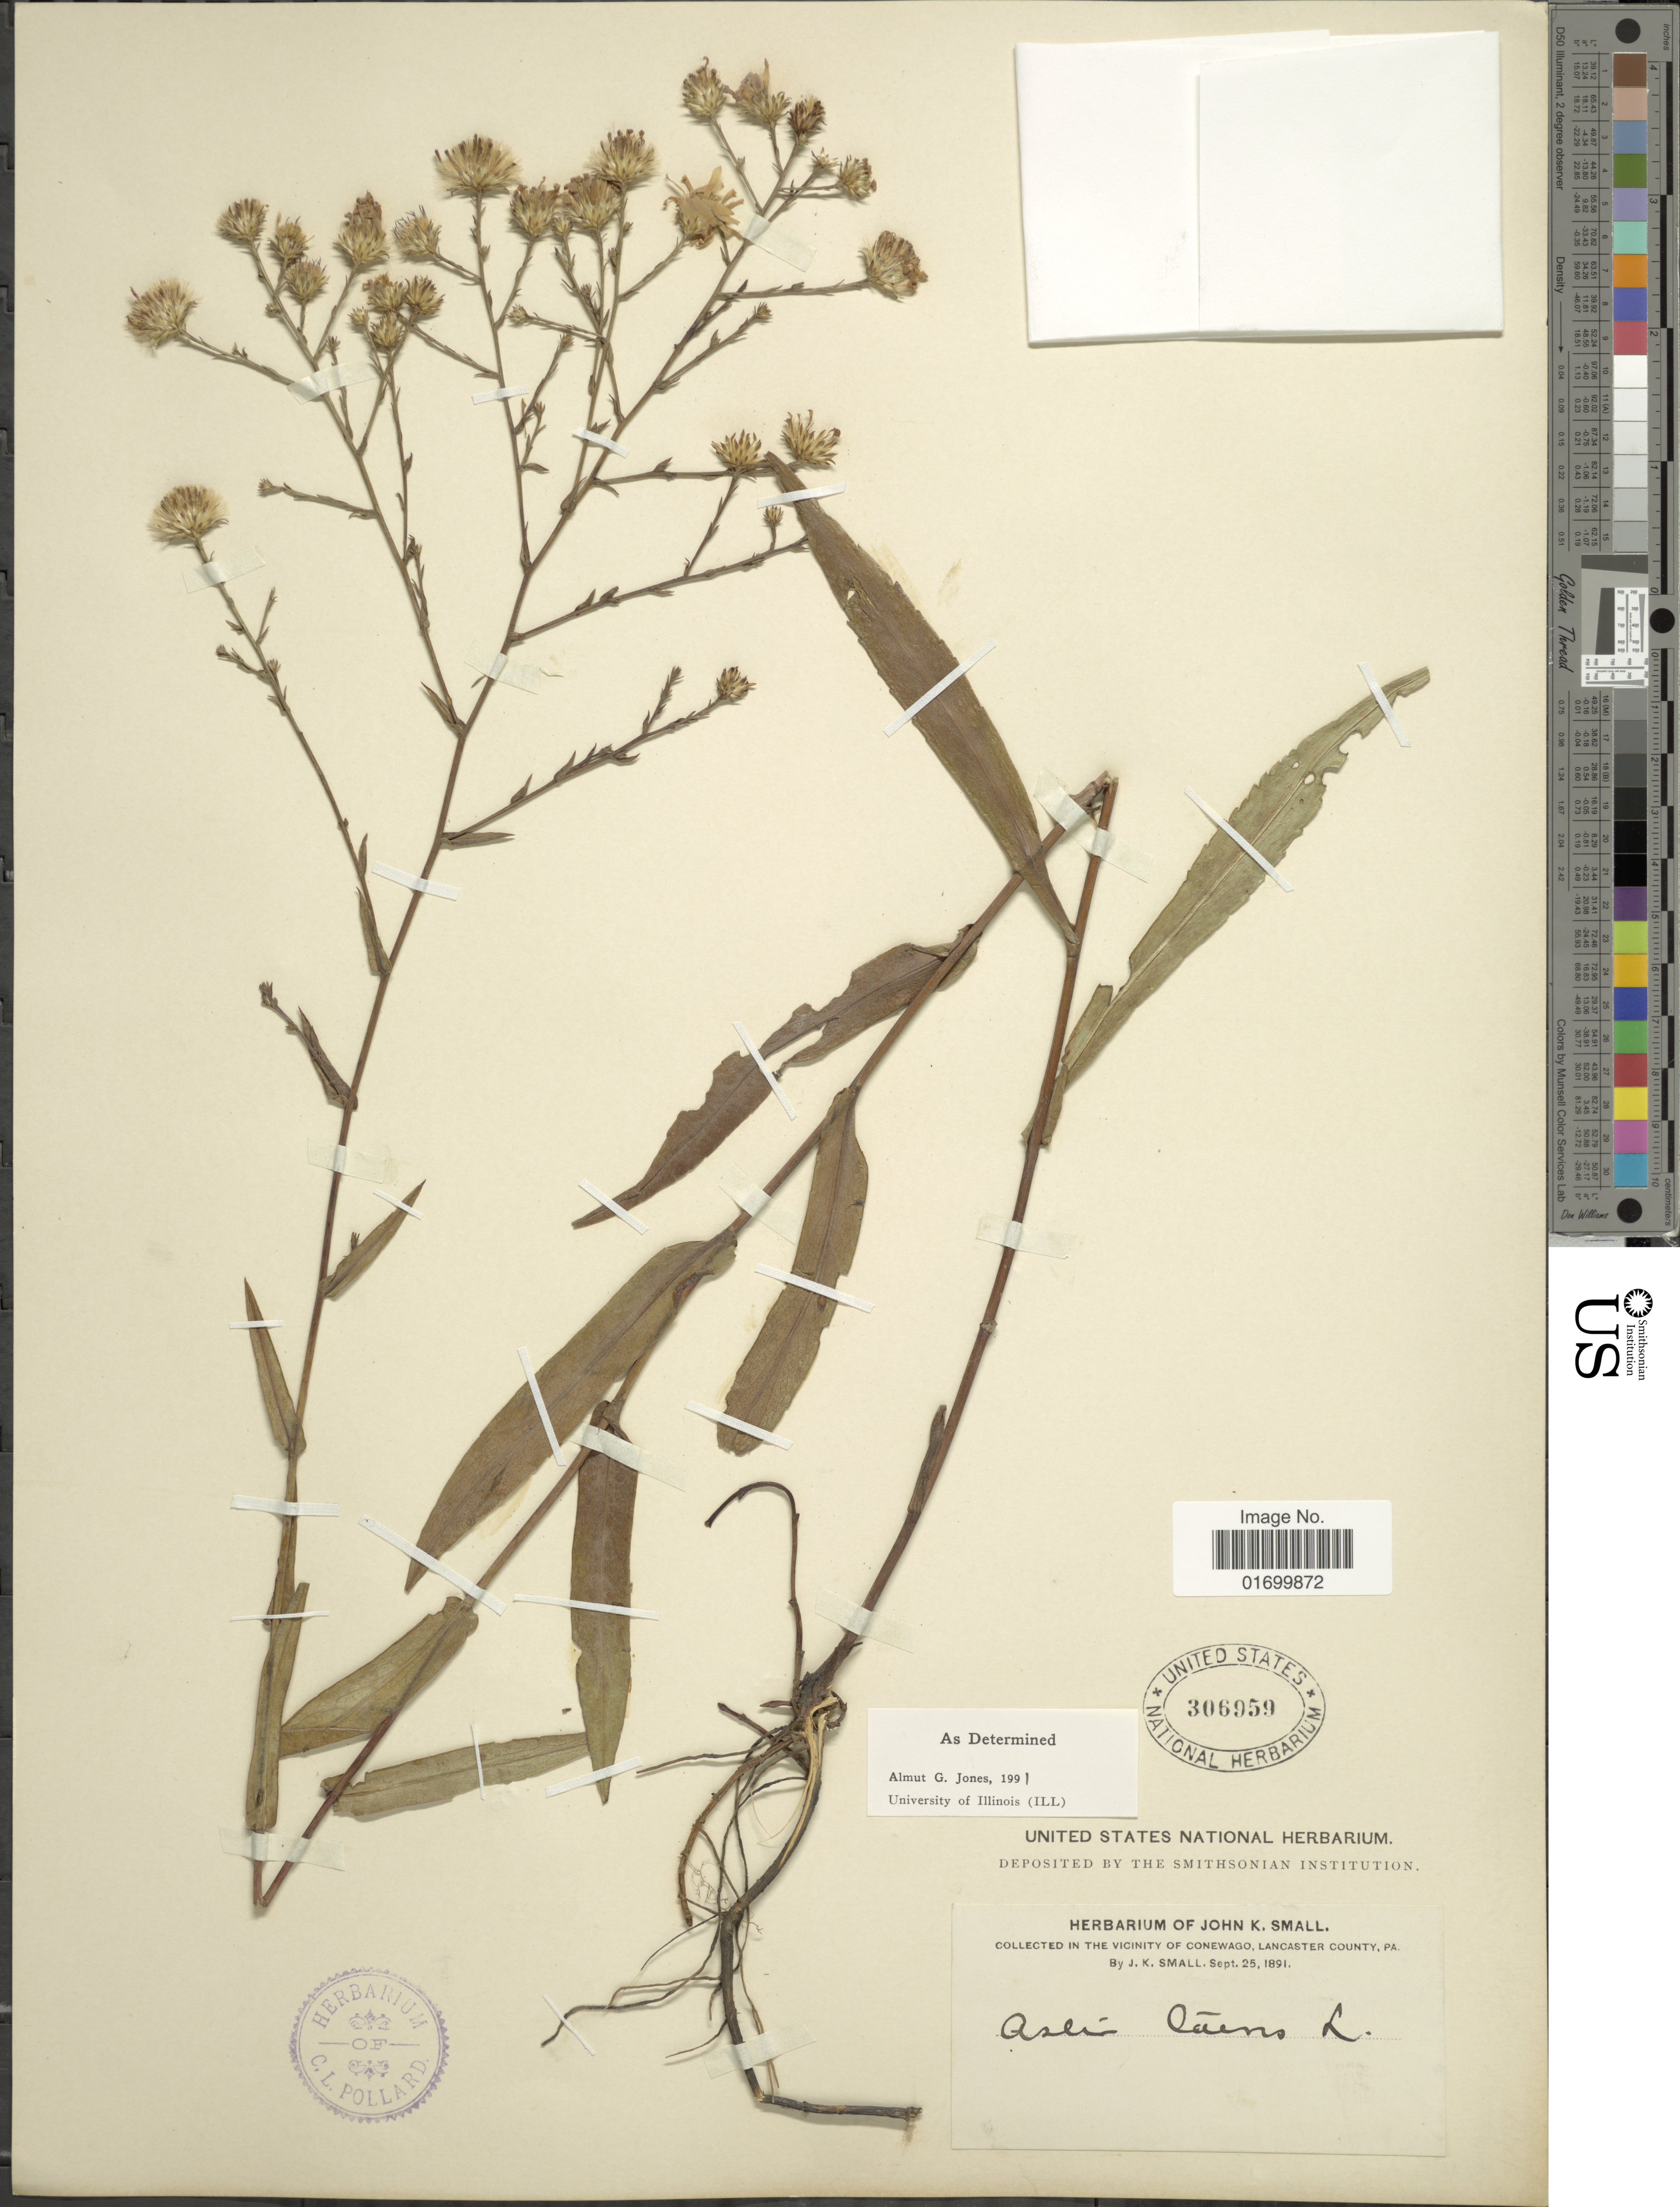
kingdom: Plantae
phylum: Tracheophyta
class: Magnoliopsida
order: Asterales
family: Asteraceae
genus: Symphyotrichum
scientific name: Symphyotrichum laeve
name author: (L.) Á. Löve & D. Löve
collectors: J. K. Small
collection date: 1891-09-25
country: United States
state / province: Pennsylvania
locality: The Vicinity of Conewago, Lancaster County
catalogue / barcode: US 306959